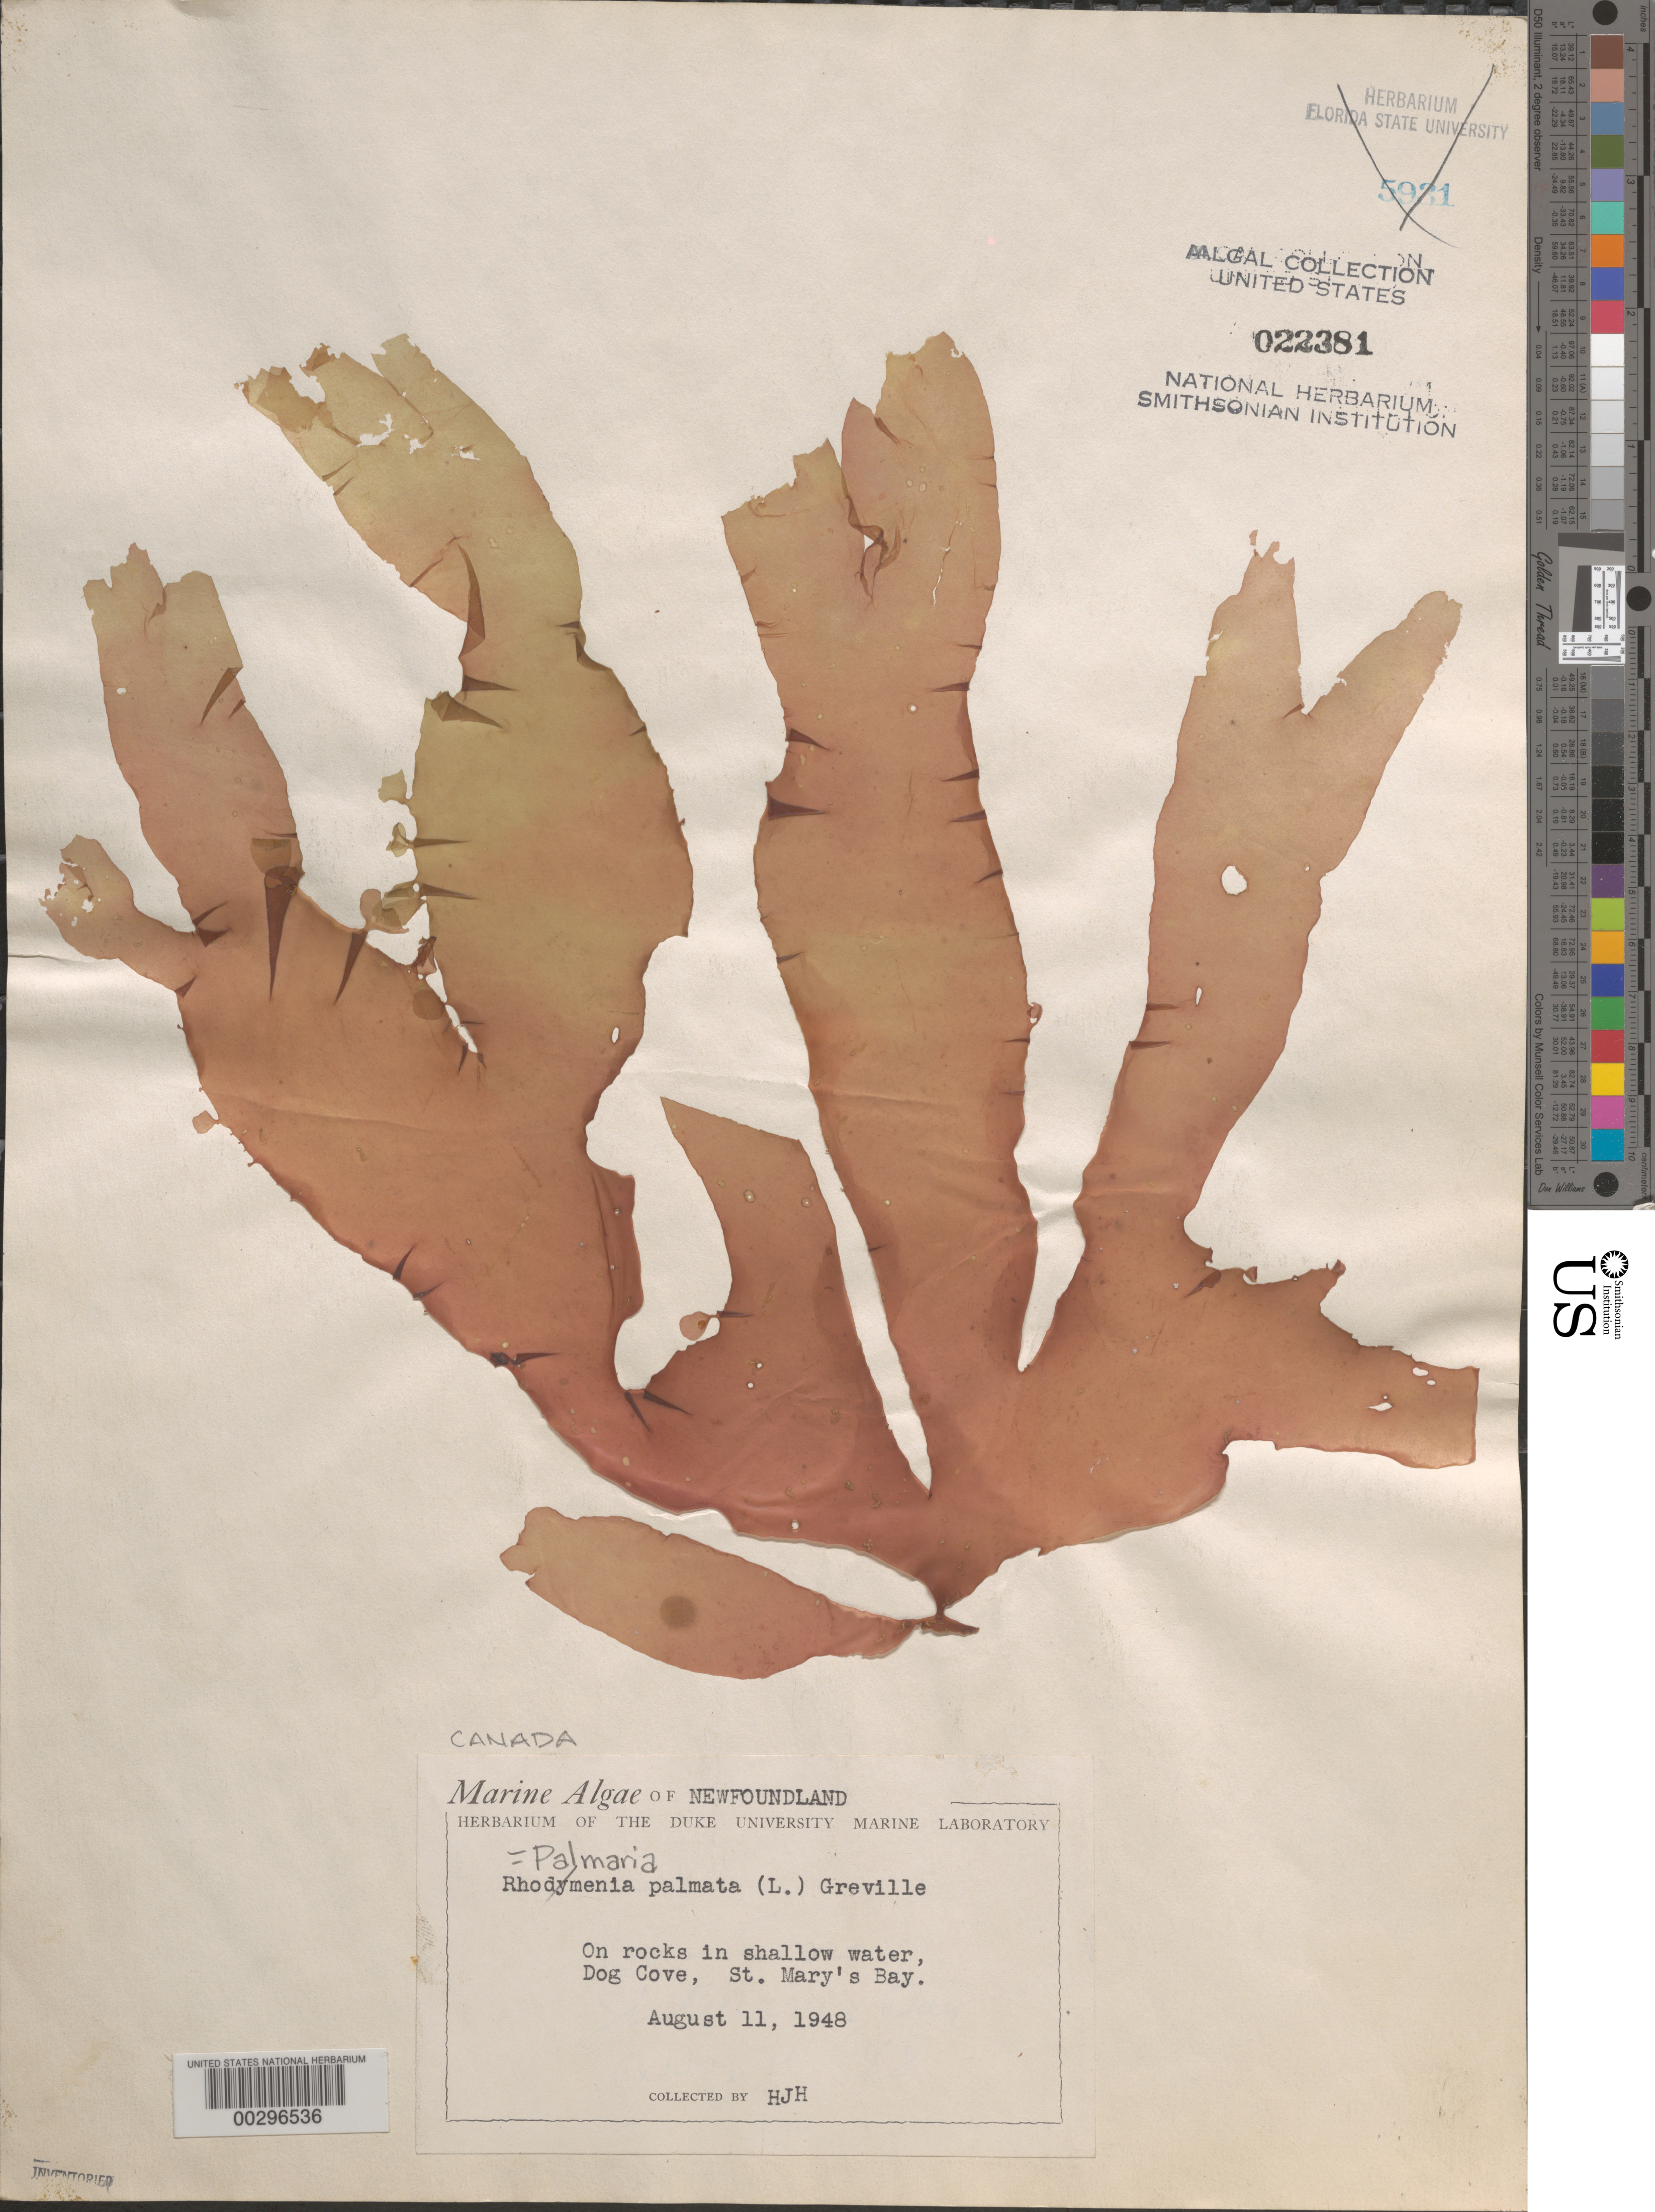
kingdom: Plantae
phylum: Rhodophyta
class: Florideophyceae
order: Palmariales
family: Palmariaceae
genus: Palmaria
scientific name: Palmaria palmata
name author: (L.) F. Weber & D. Mohr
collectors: H. J. Humm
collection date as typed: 11 Aug 1948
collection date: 1948-08-11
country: Canada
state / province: Newfoundland and Labrador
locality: Dog Cove, St. Mary's Bay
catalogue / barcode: US 22381